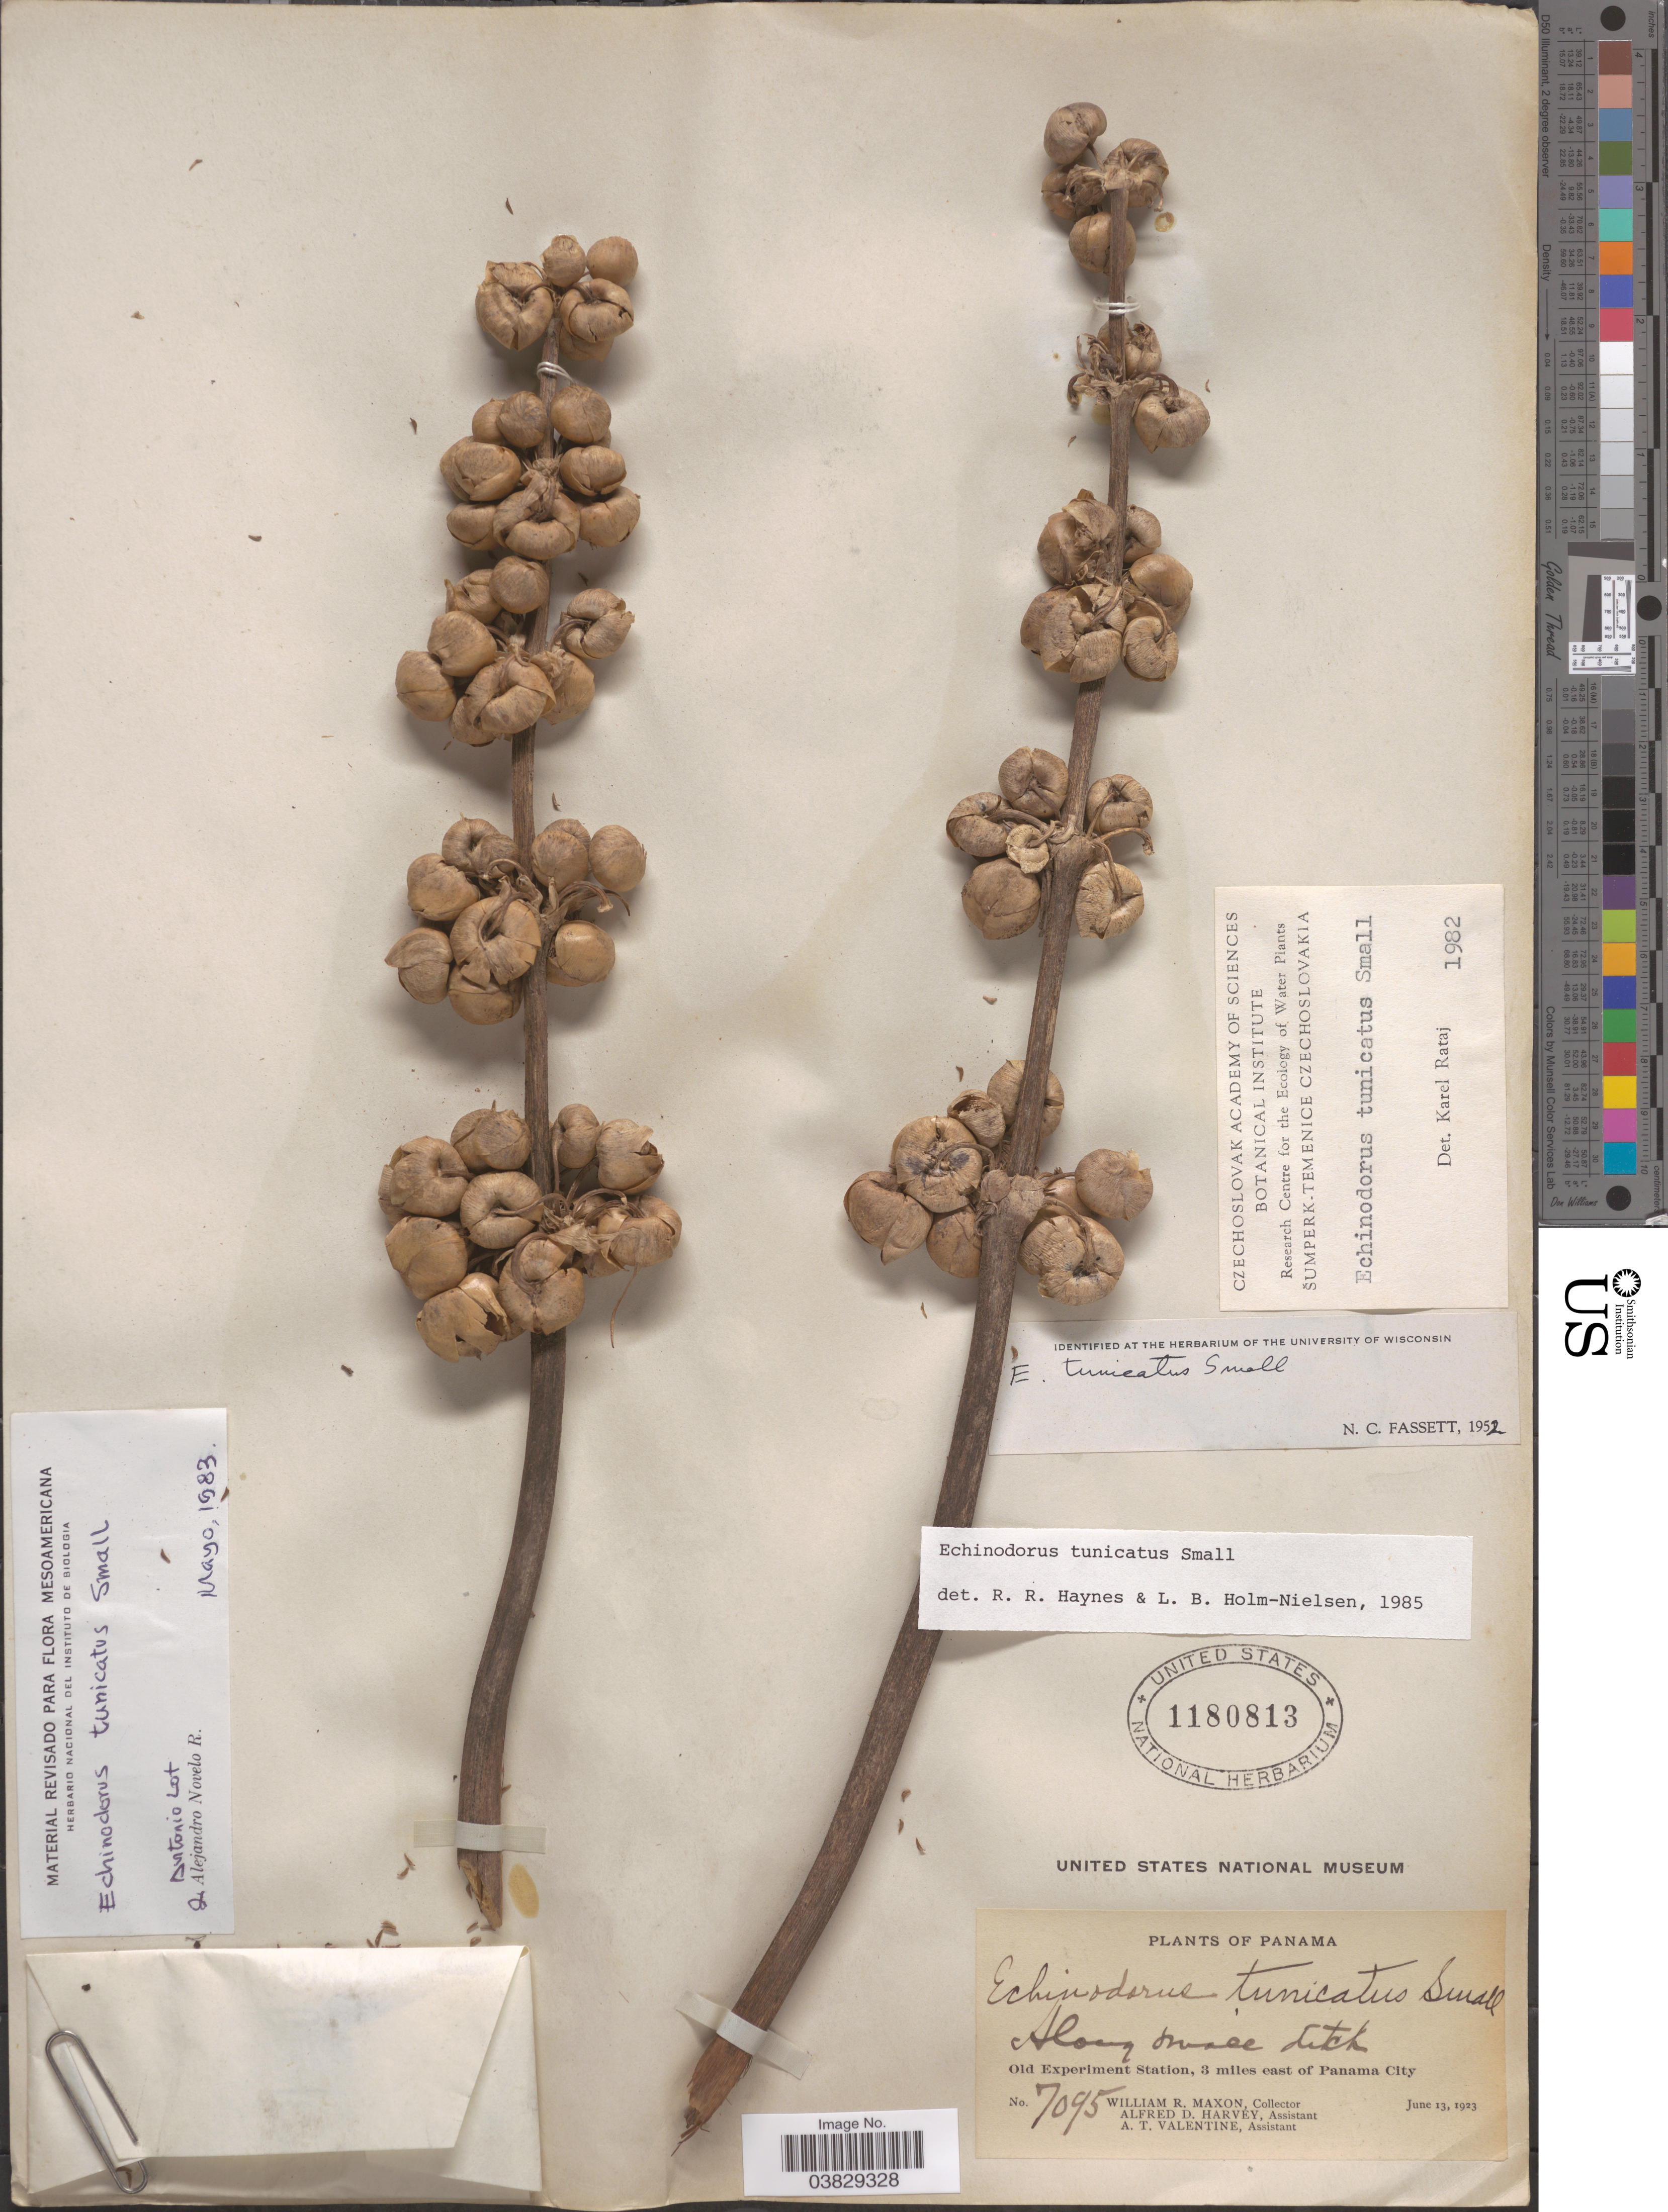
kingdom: Plantae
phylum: Tracheophyta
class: Liliopsida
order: Alismatales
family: Alismataceae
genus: Echinodorus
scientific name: Echinodorus tunicatus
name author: Small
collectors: W. R. Maxon, A. D. Harvey & A. Valentine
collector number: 7095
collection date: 1923-06-13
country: Panama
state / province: Panamá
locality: Old Experiment Station, 3 miles east of Panama City.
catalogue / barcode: US 1180813